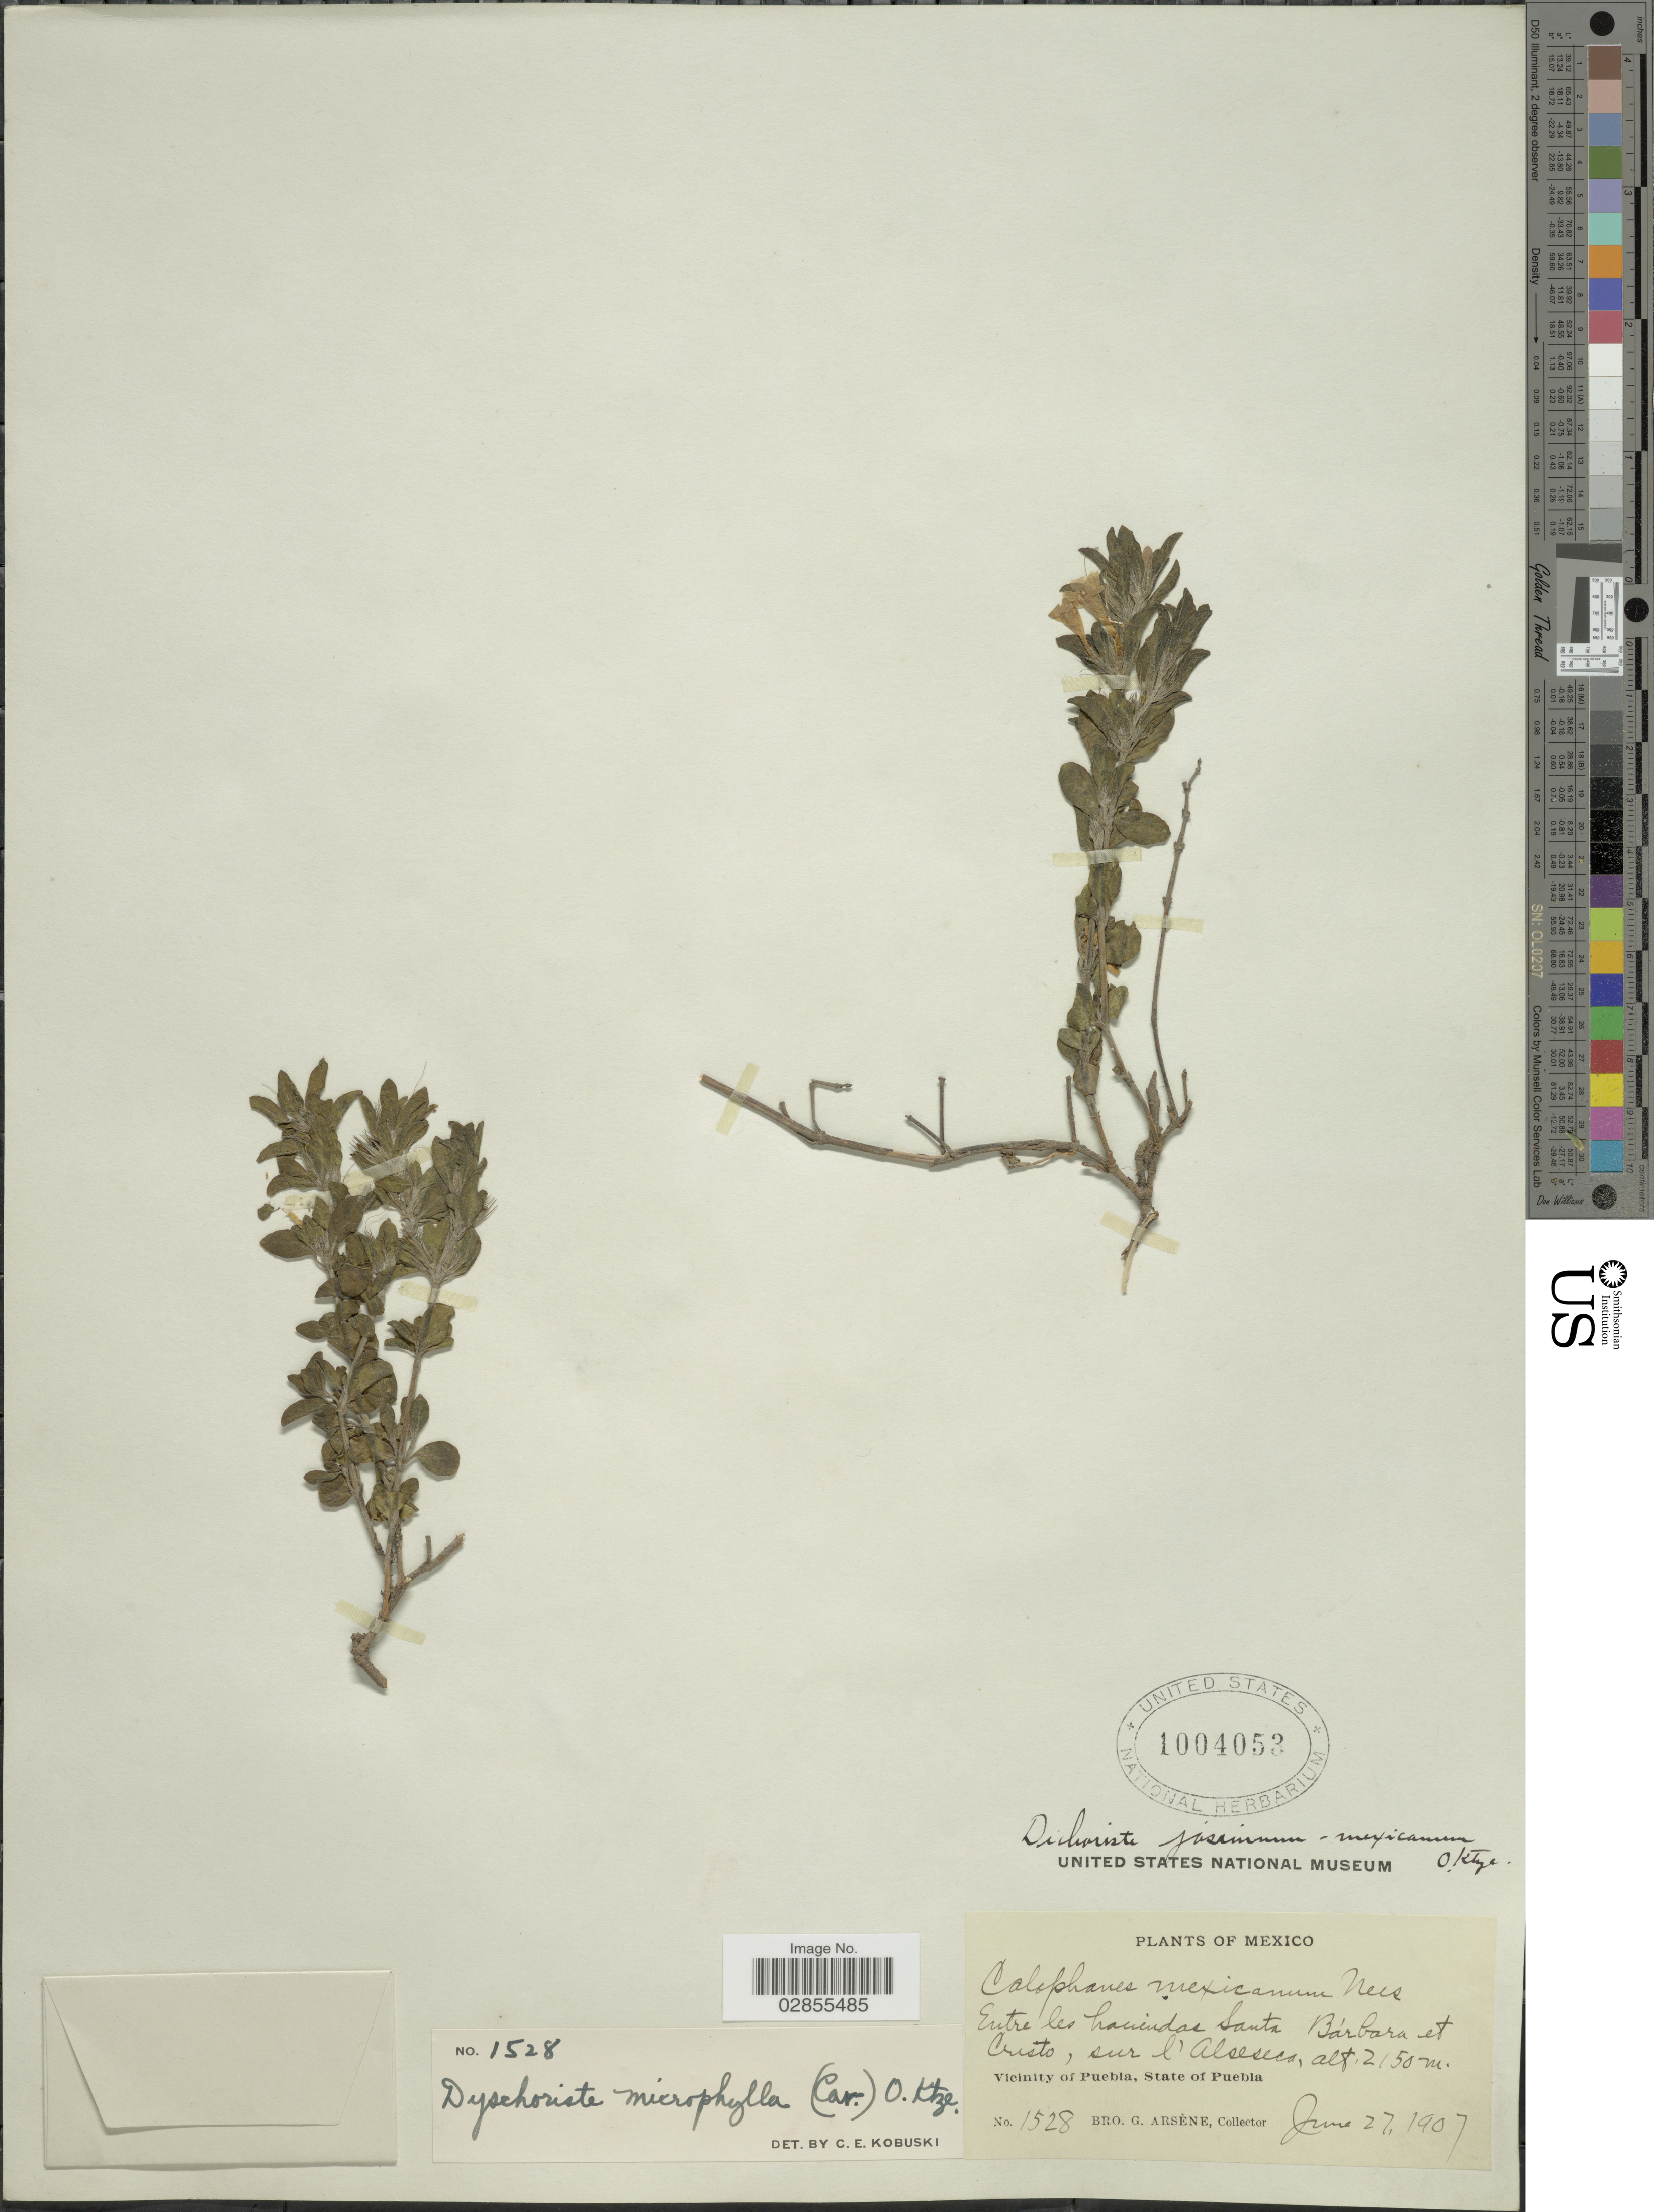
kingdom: Plantae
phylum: Tracheophyta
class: Magnoliopsida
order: Lamiales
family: Acanthaceae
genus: Dyschoriste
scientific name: Dyschoriste microphylla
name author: (Cav.) Kuntze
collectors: Bro. G. Arsène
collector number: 1528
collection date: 1907-06-27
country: Mexico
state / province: Puebla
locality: Entre les haciendas Santa Bárbara et Cresto, sur l' Alseseca, Vicinity of Puebla.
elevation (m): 2150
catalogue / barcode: US 1004053